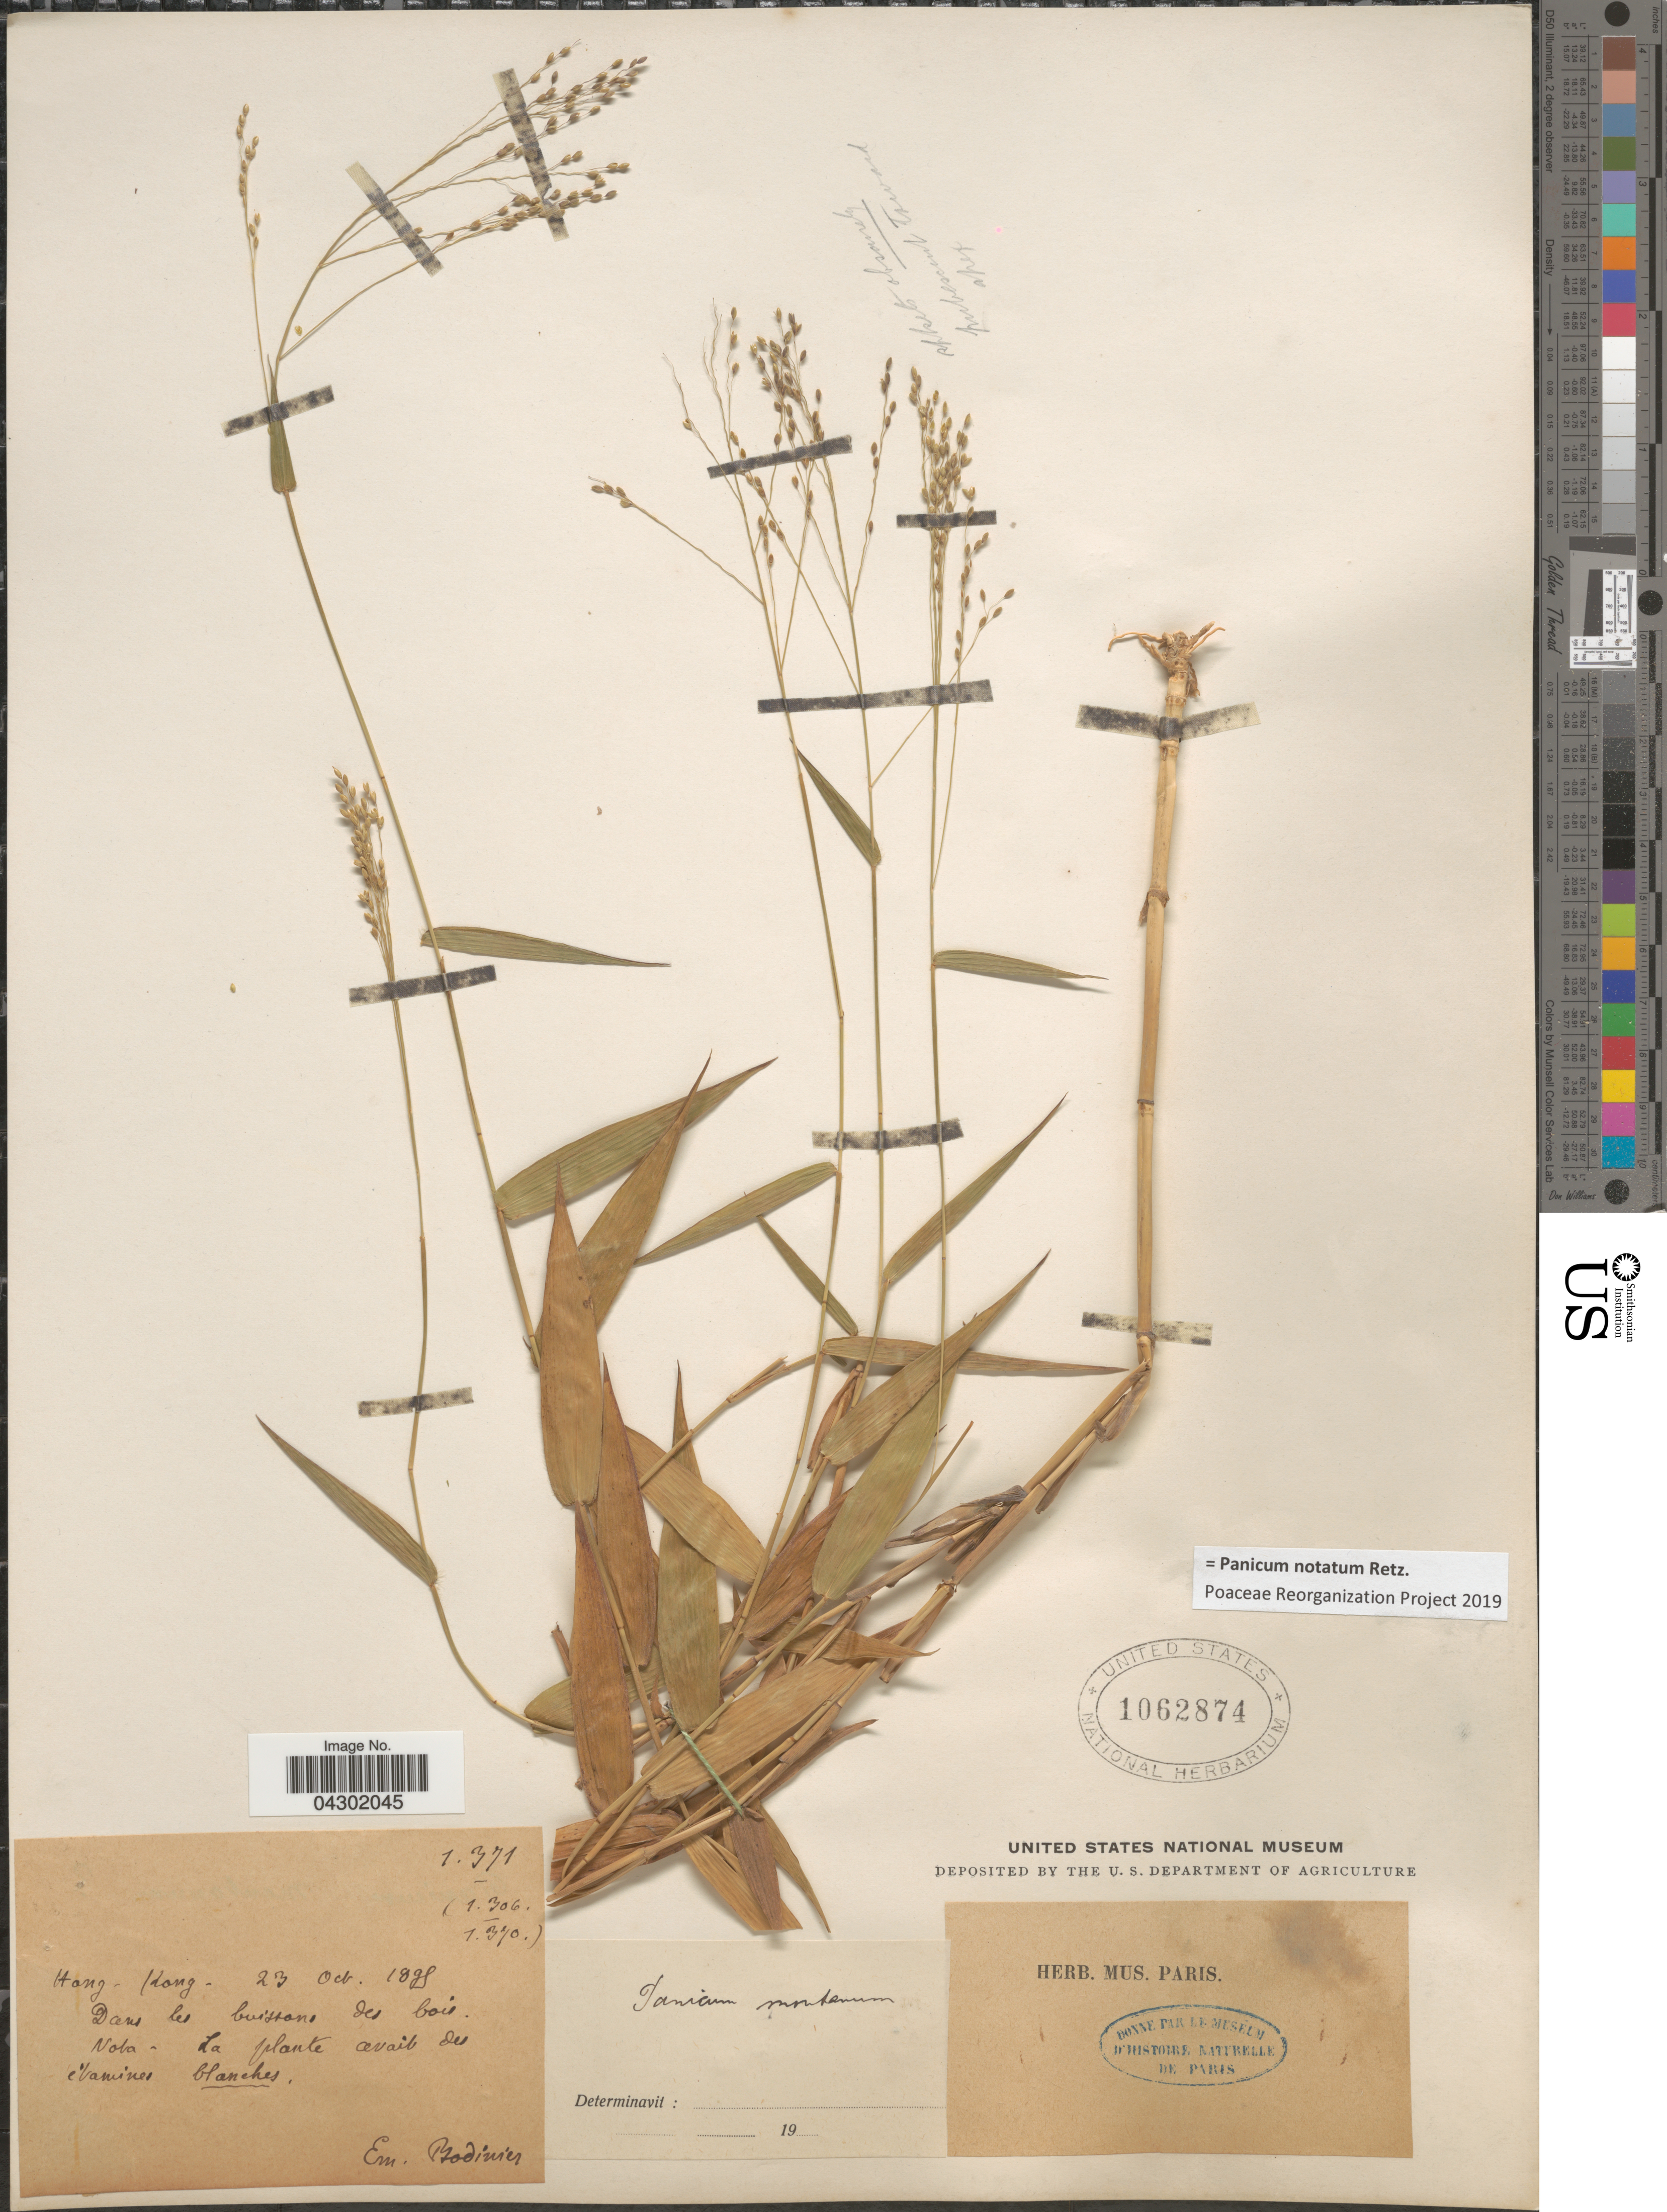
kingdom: Plantae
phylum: Tracheophyta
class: Liliopsida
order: Poales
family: Poaceae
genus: Panicum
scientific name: Panicum notatum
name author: Retz.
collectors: E. Bodinier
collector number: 1371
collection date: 1895-10-23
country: China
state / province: Hong Kong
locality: Dans les buissons des bois Noba.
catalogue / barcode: US 1062874